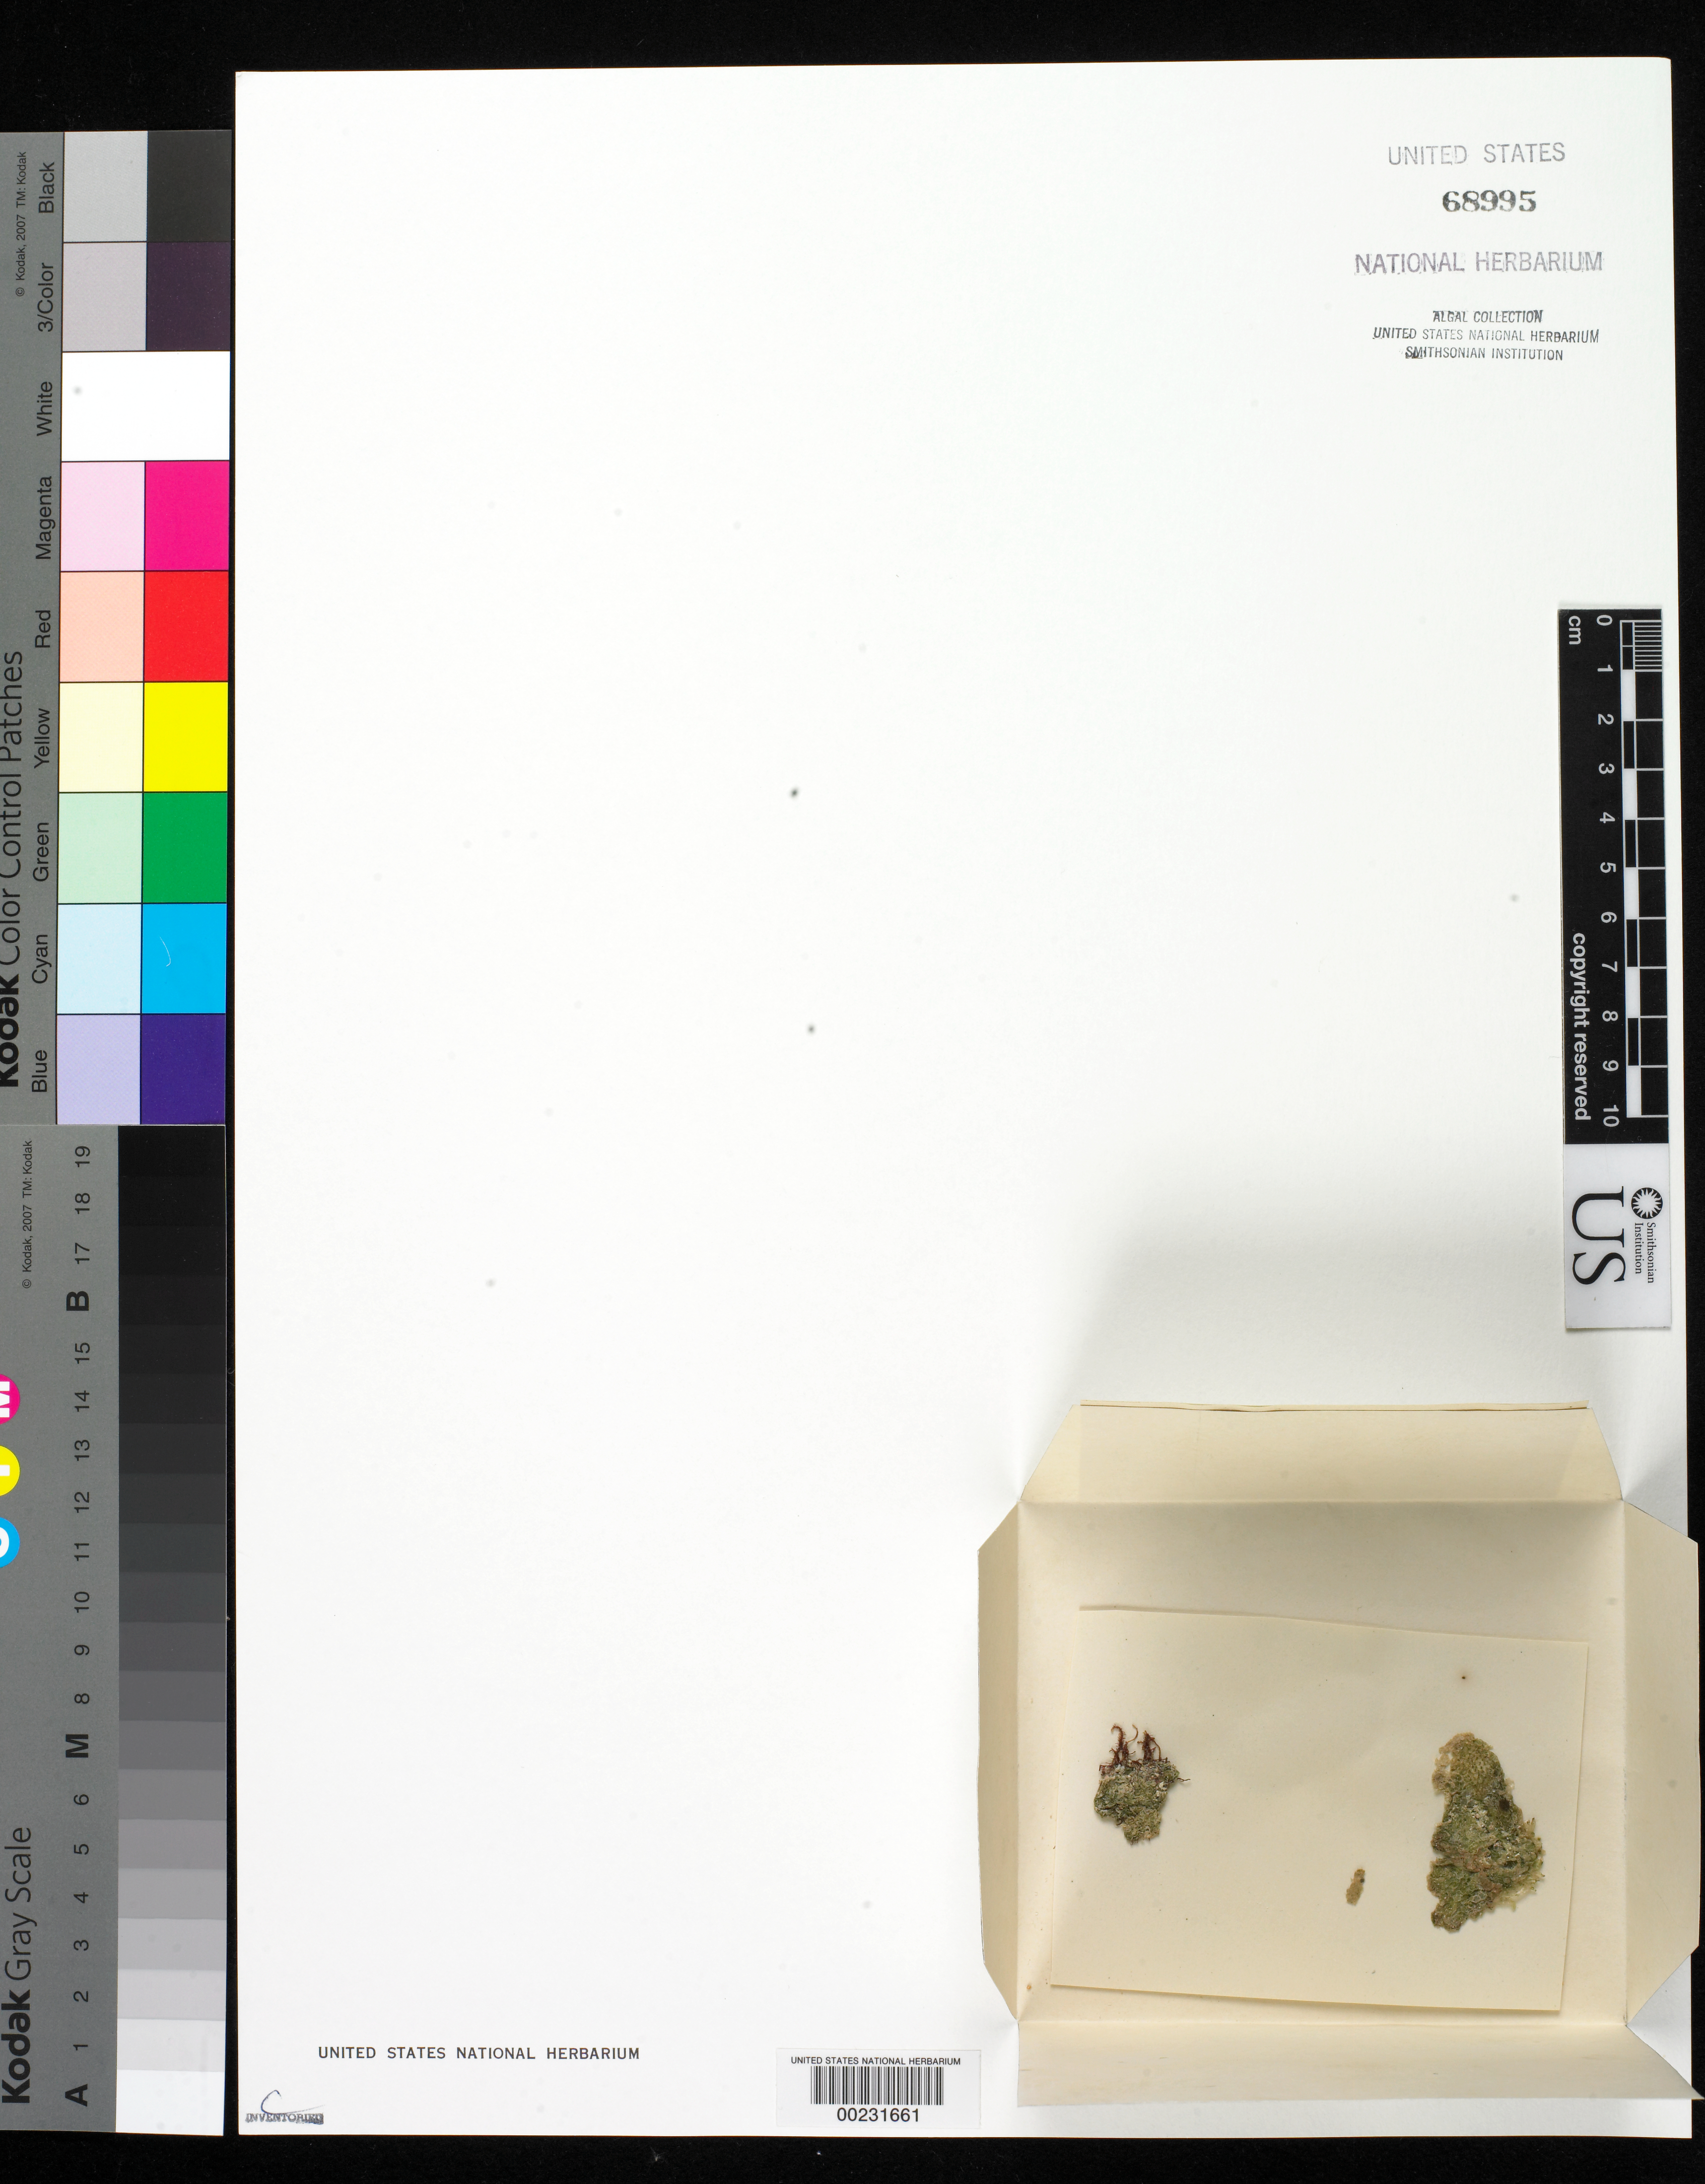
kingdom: Plantae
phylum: Chlorophyta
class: Ulvophyceae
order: Siphonocladales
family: Siphonocladaceae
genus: Dictyosphaeria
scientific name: Dictyosphaeria favulosa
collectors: W. D. Brackenridge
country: United States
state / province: Hawaii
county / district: Honolulu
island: Oahu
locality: Diamond Hill (and perhaps Wake Island)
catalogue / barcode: US 68995